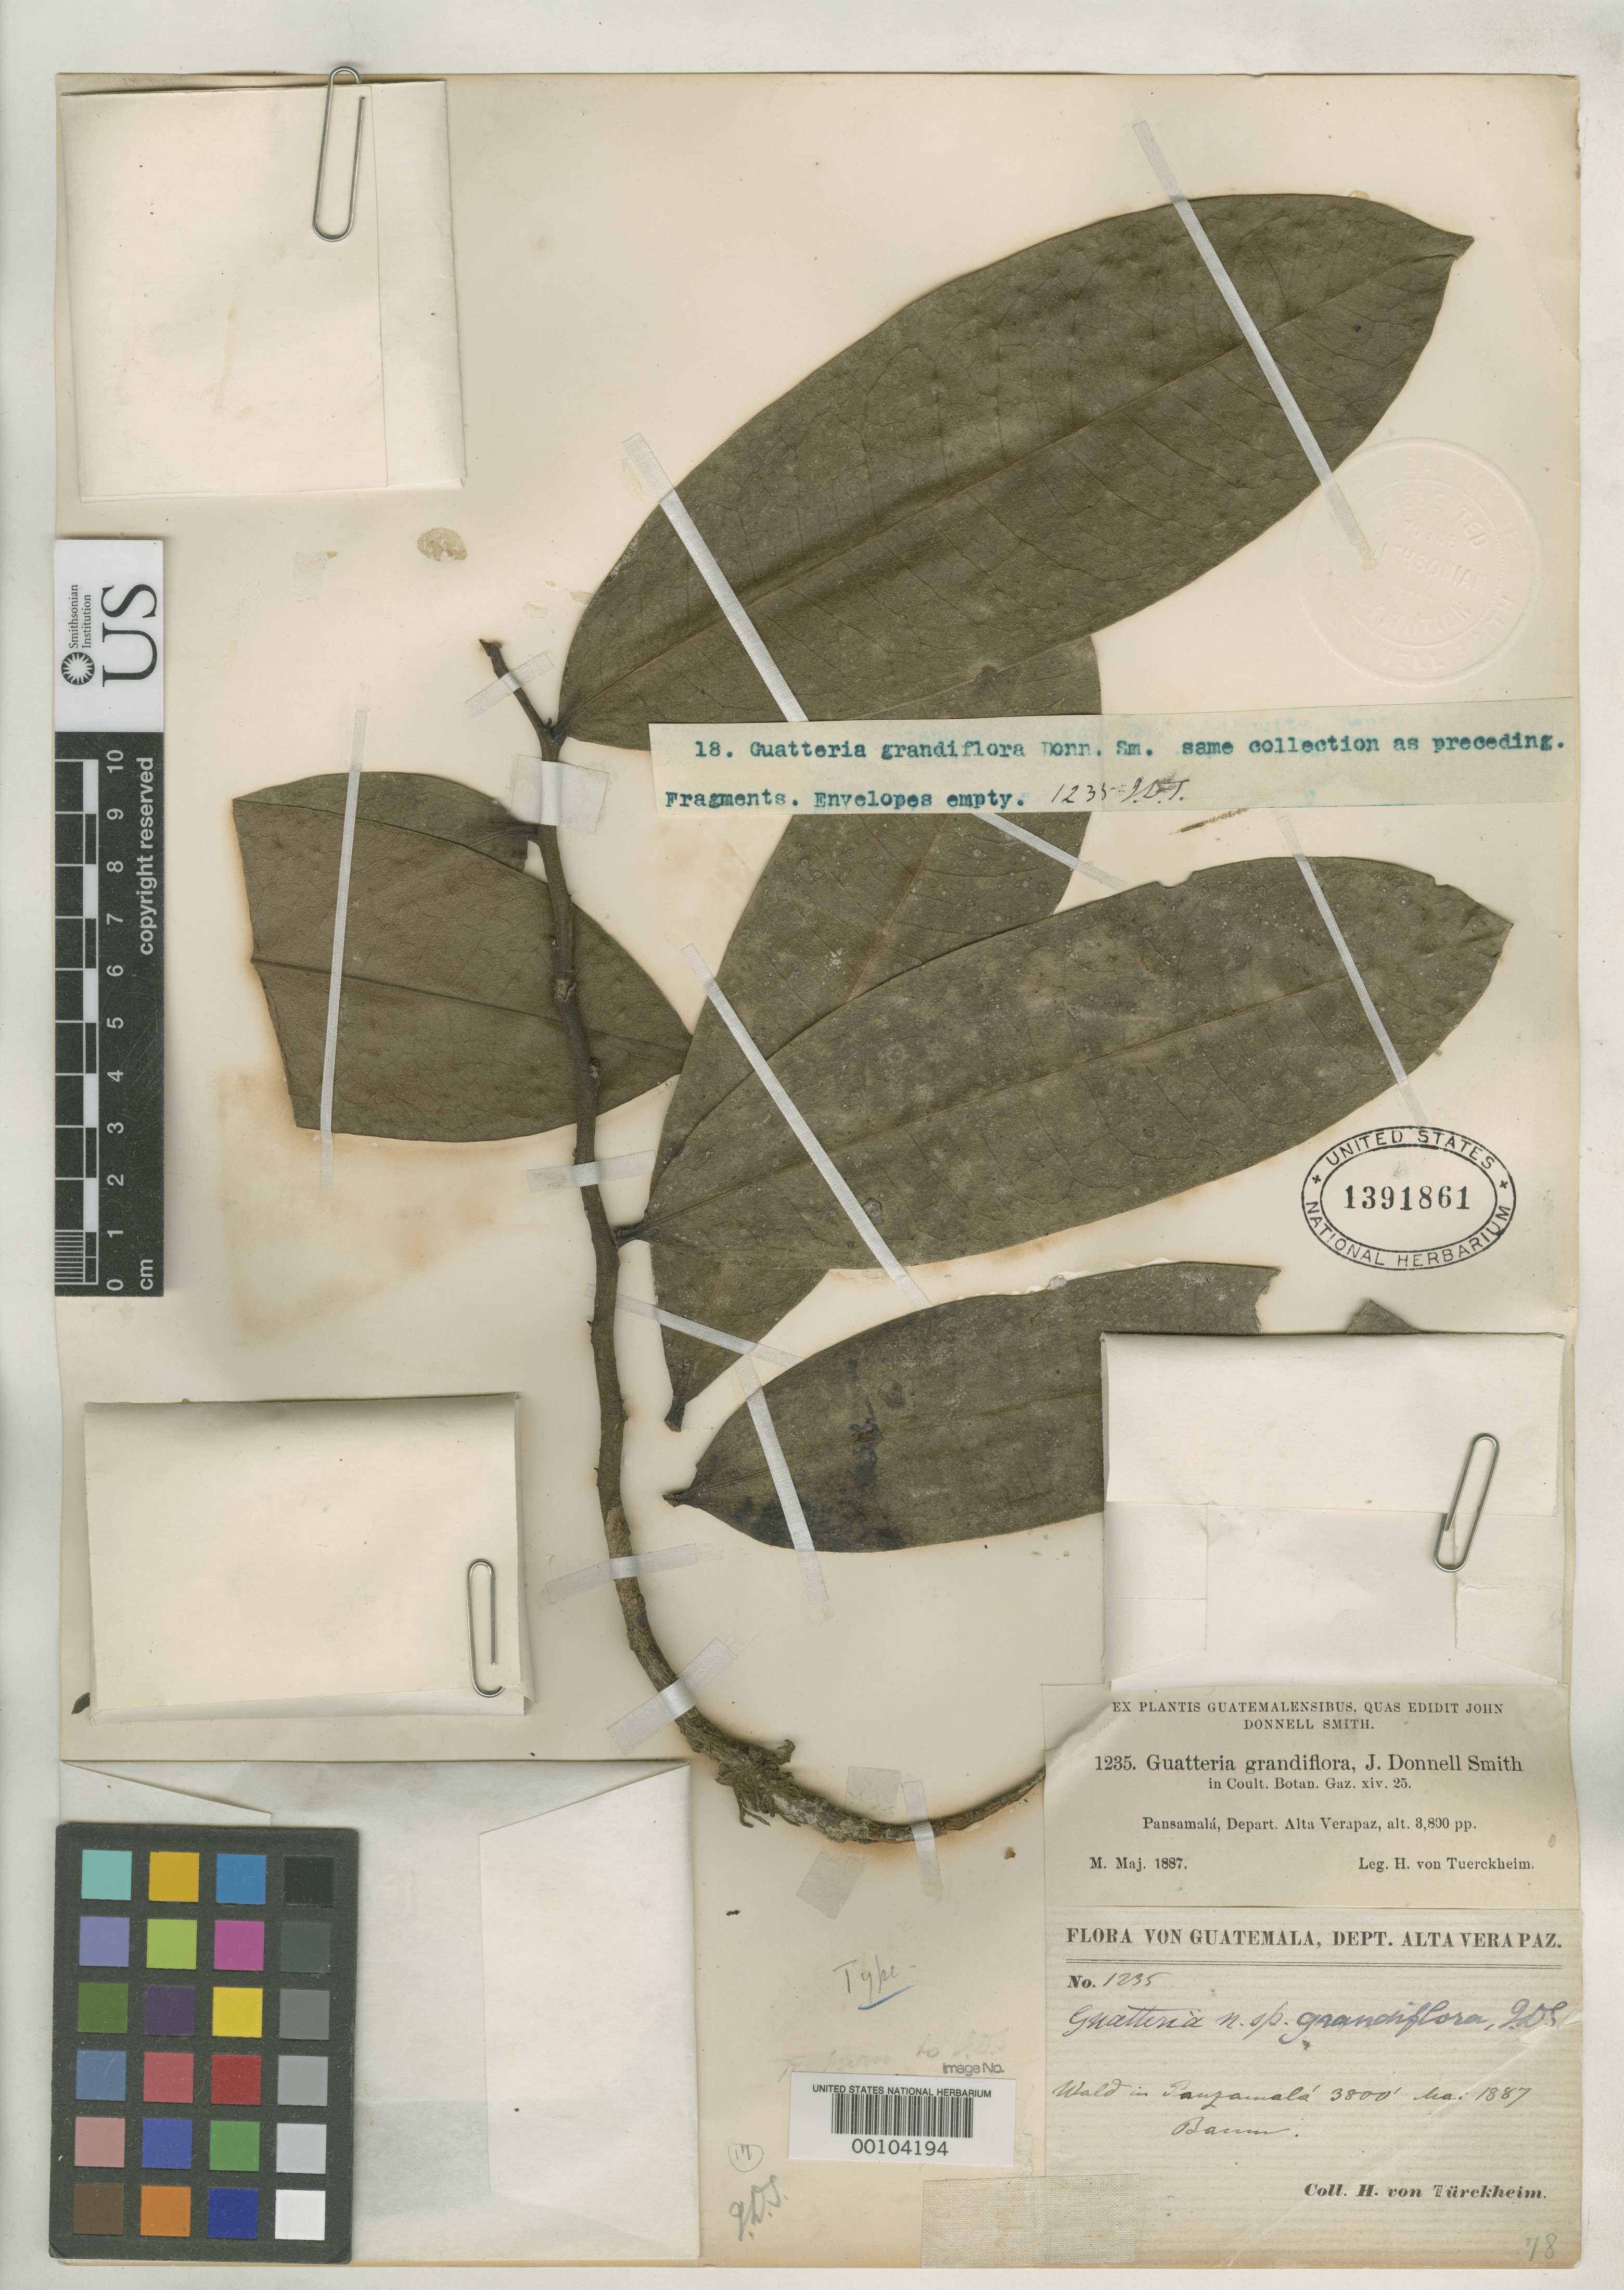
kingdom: Plantae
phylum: Tracheophyta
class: Magnoliopsida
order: Magnoliales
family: Annonaceae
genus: Guatteria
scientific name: Guatteria grandiflora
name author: Donn. Sm.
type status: Syntype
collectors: H. von Türckheim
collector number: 1235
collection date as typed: May 1887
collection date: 1887-05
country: Guatemala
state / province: Alta Verapaz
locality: Pansamalá.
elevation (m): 1158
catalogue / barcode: US 1391861